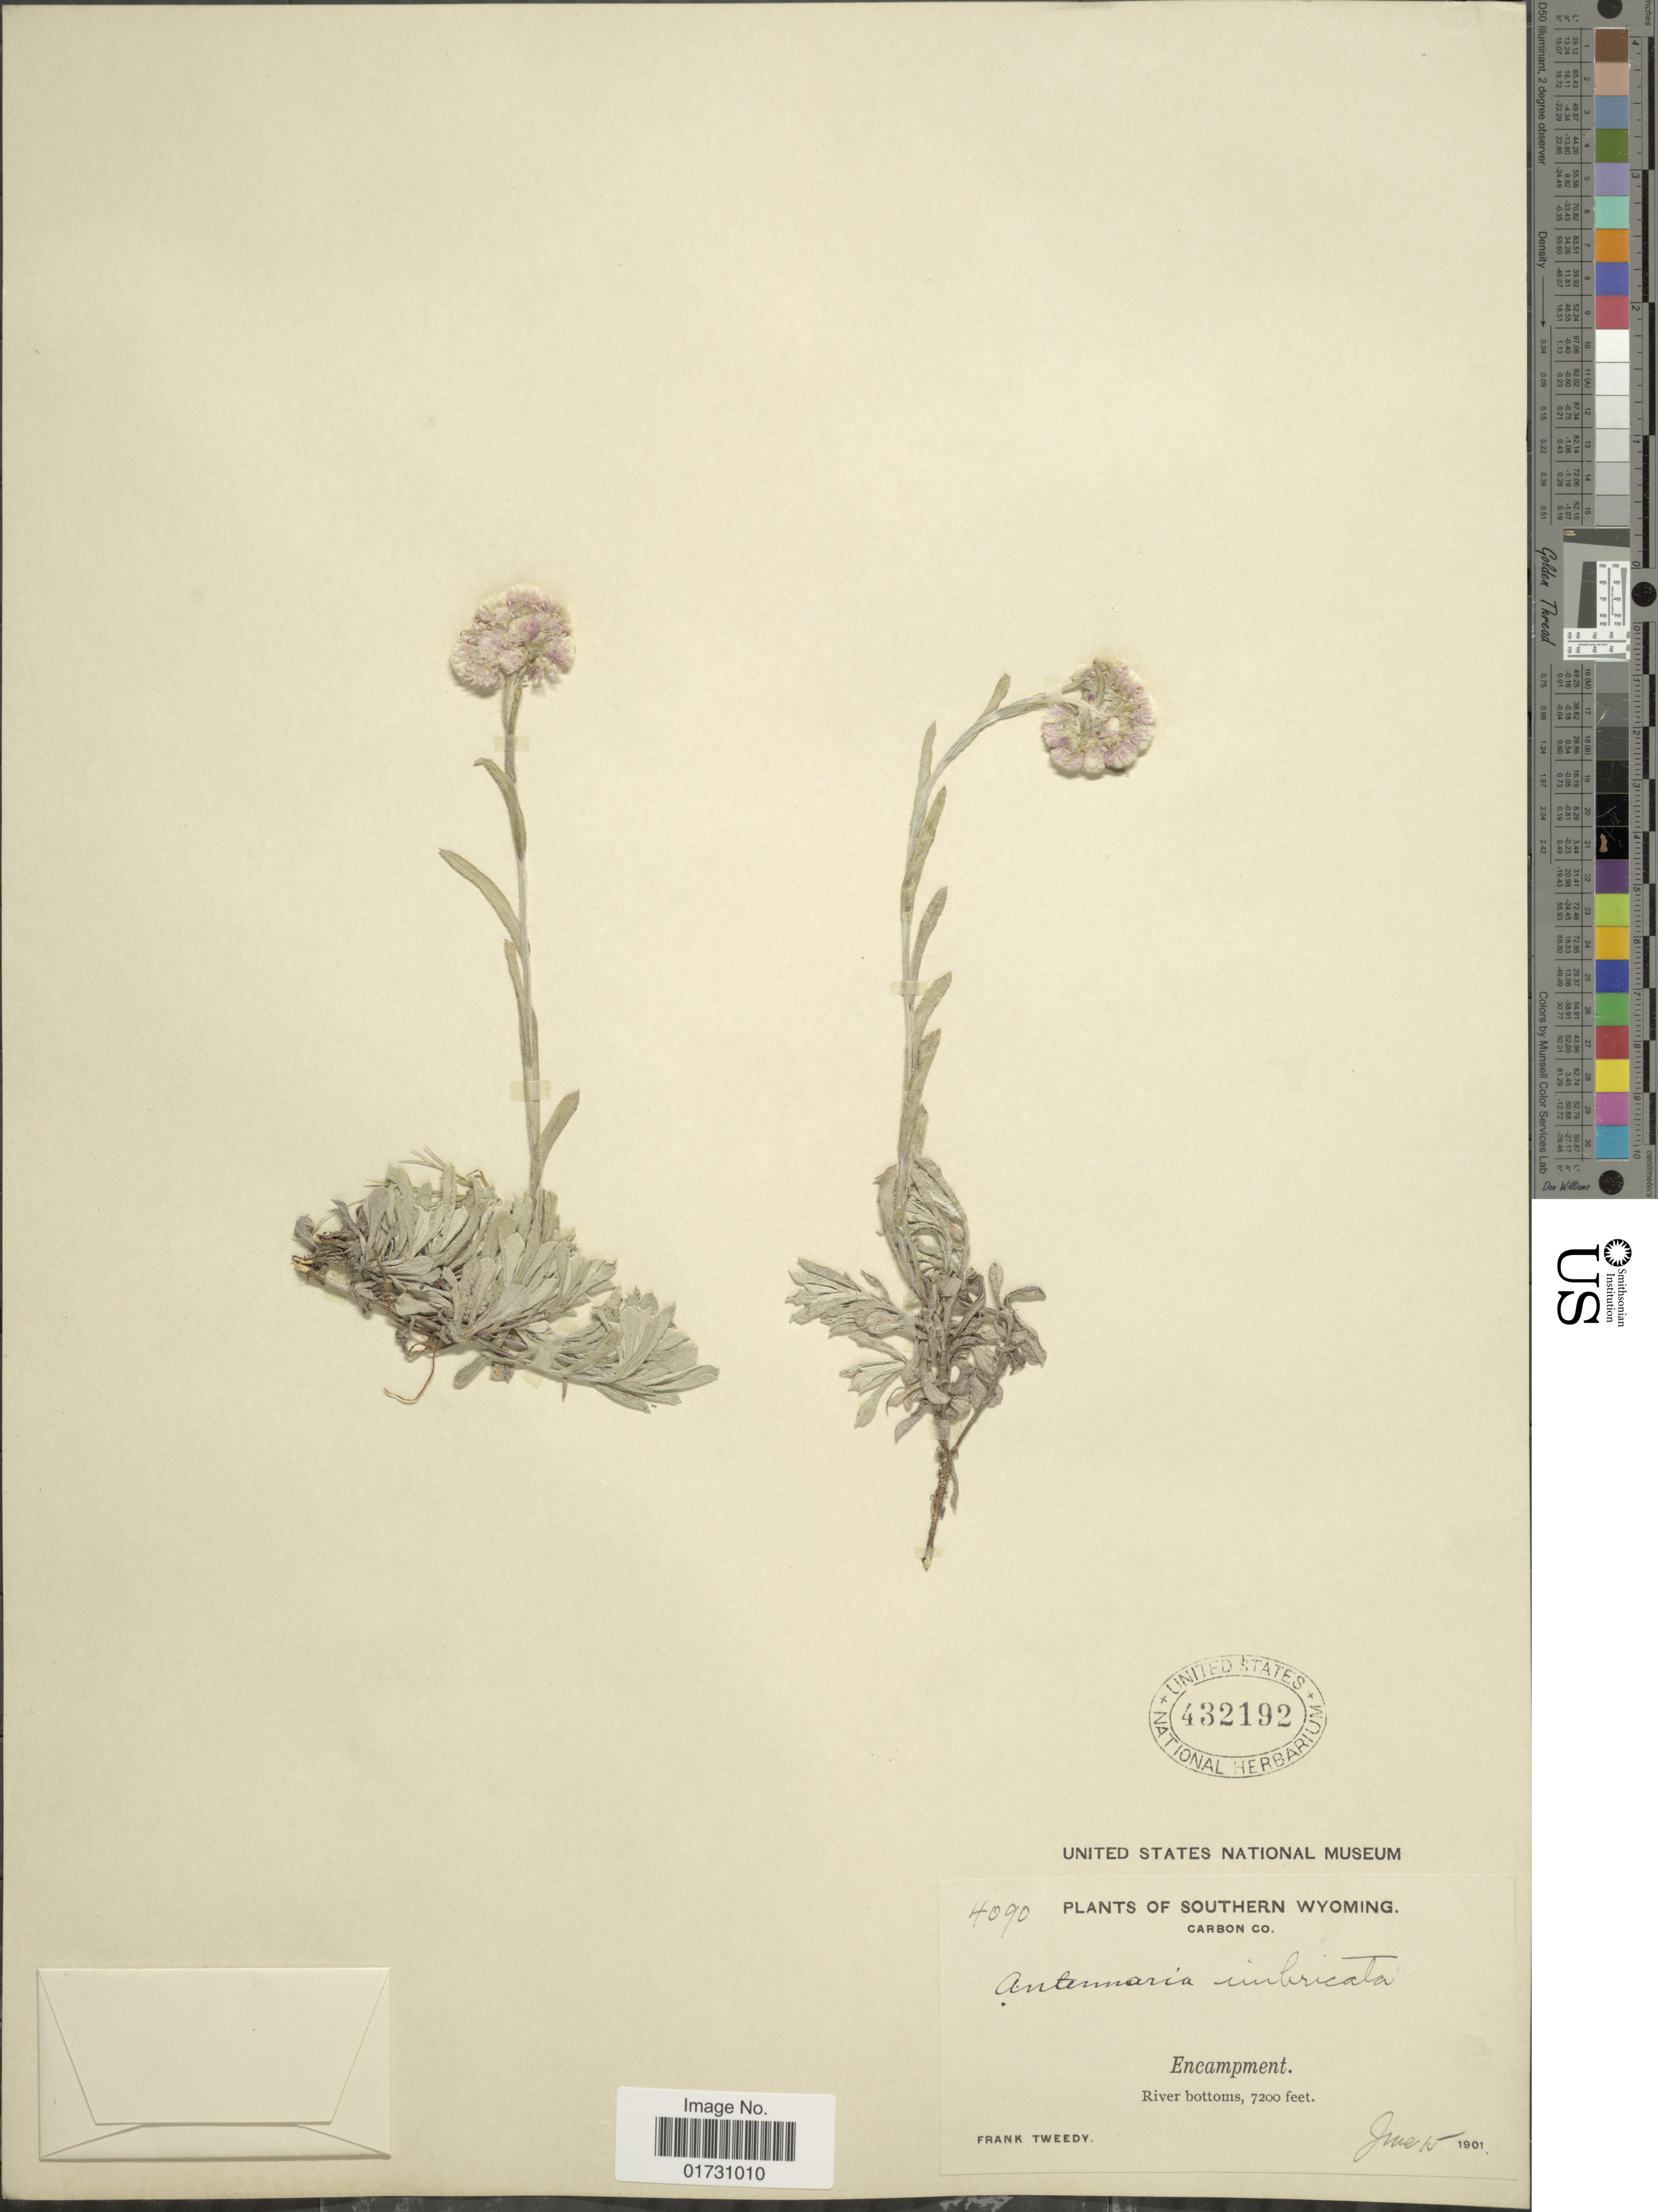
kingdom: Plantae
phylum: Tracheophyta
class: Magnoliopsida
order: Asterales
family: Asteraceae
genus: Antennaria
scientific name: Antennaria imbricata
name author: E.E. Nelson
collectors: F. Tweedy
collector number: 4090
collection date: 1901-06-15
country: United States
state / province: Wyoming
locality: Southern Wyoming, Carbon Co., Encampment, River bottoms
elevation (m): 2195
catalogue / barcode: US 432192